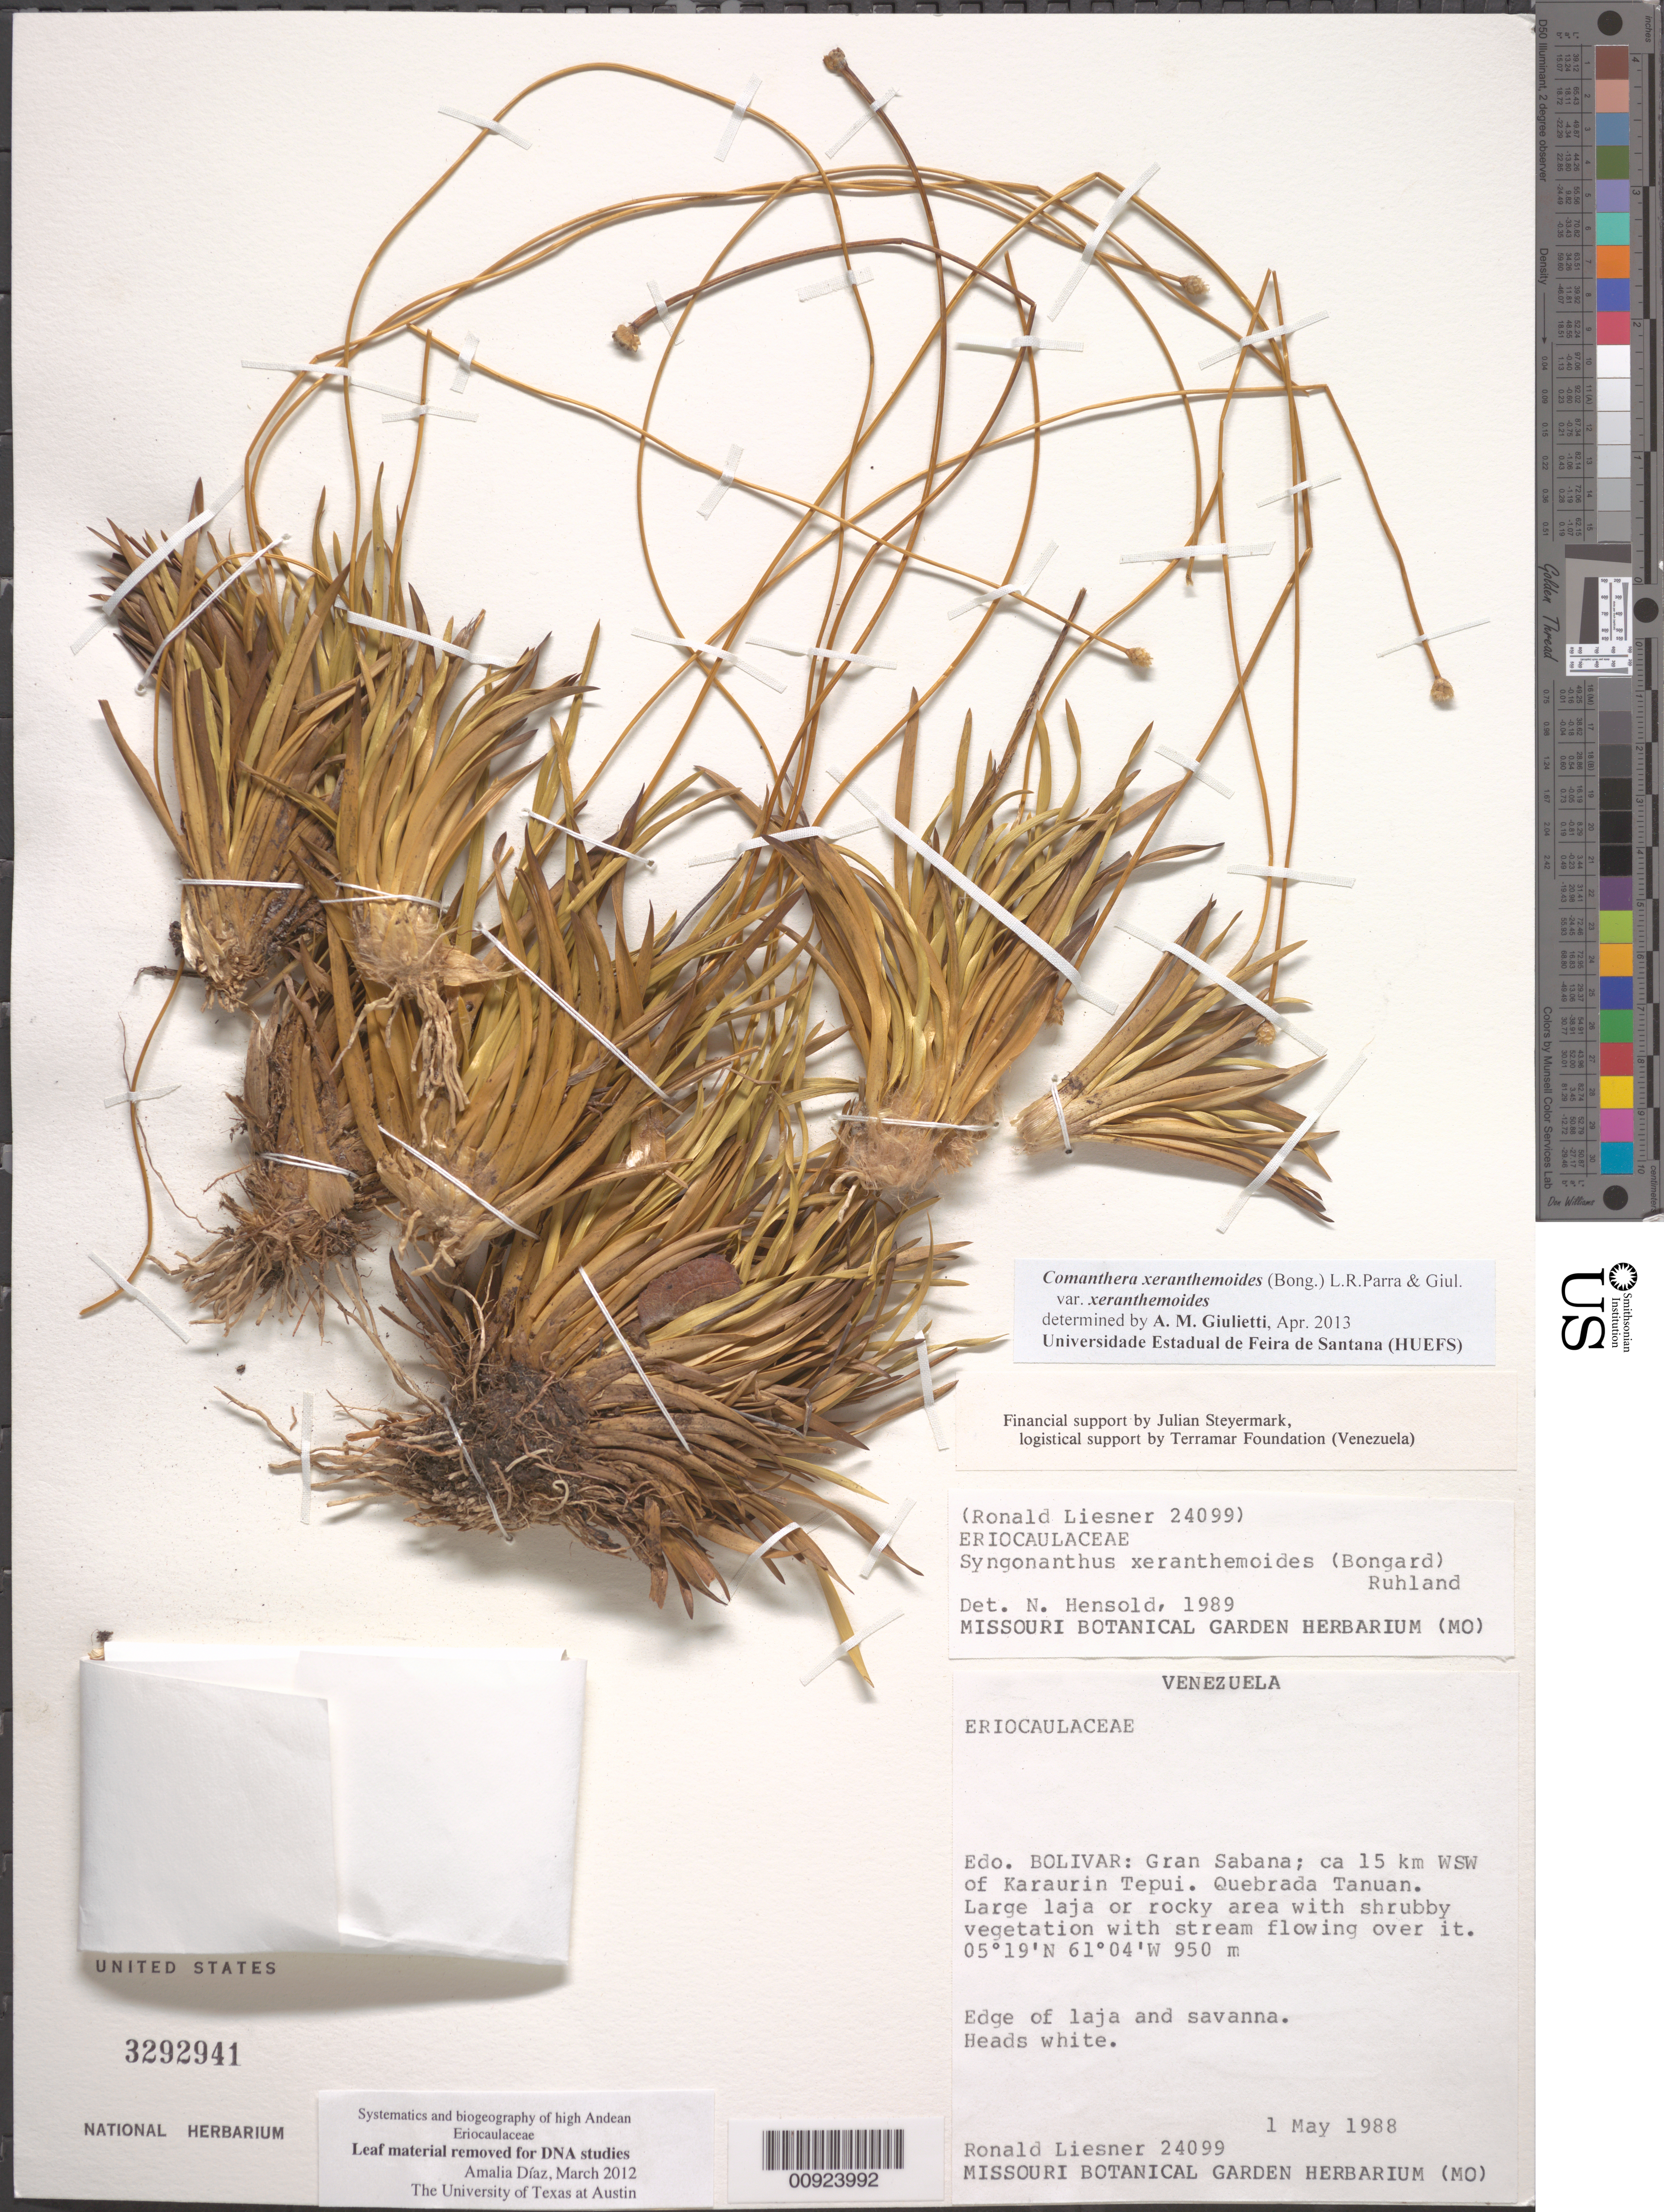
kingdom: Plantae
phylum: Tracheophyta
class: Liliopsida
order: Poales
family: Eriocaulaceae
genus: Comanthera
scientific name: Comanthera xeranthemoides var. xeranthemoides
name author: (Bong.) L.R. Parra & Giul.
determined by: Giulietti, Ana M.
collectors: R. L. Liesner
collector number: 24099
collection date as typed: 1-May-88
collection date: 1988-05-01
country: Venezuela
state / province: Bolívar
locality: Gran Sabana, ca 15 km WSW of Karaurin tepuí, Quebrada Tanuan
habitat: Large laja or rocky area with shrubby vegetation with stream flowing over it; edge of laja and savanna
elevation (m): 950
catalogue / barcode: US 3292941